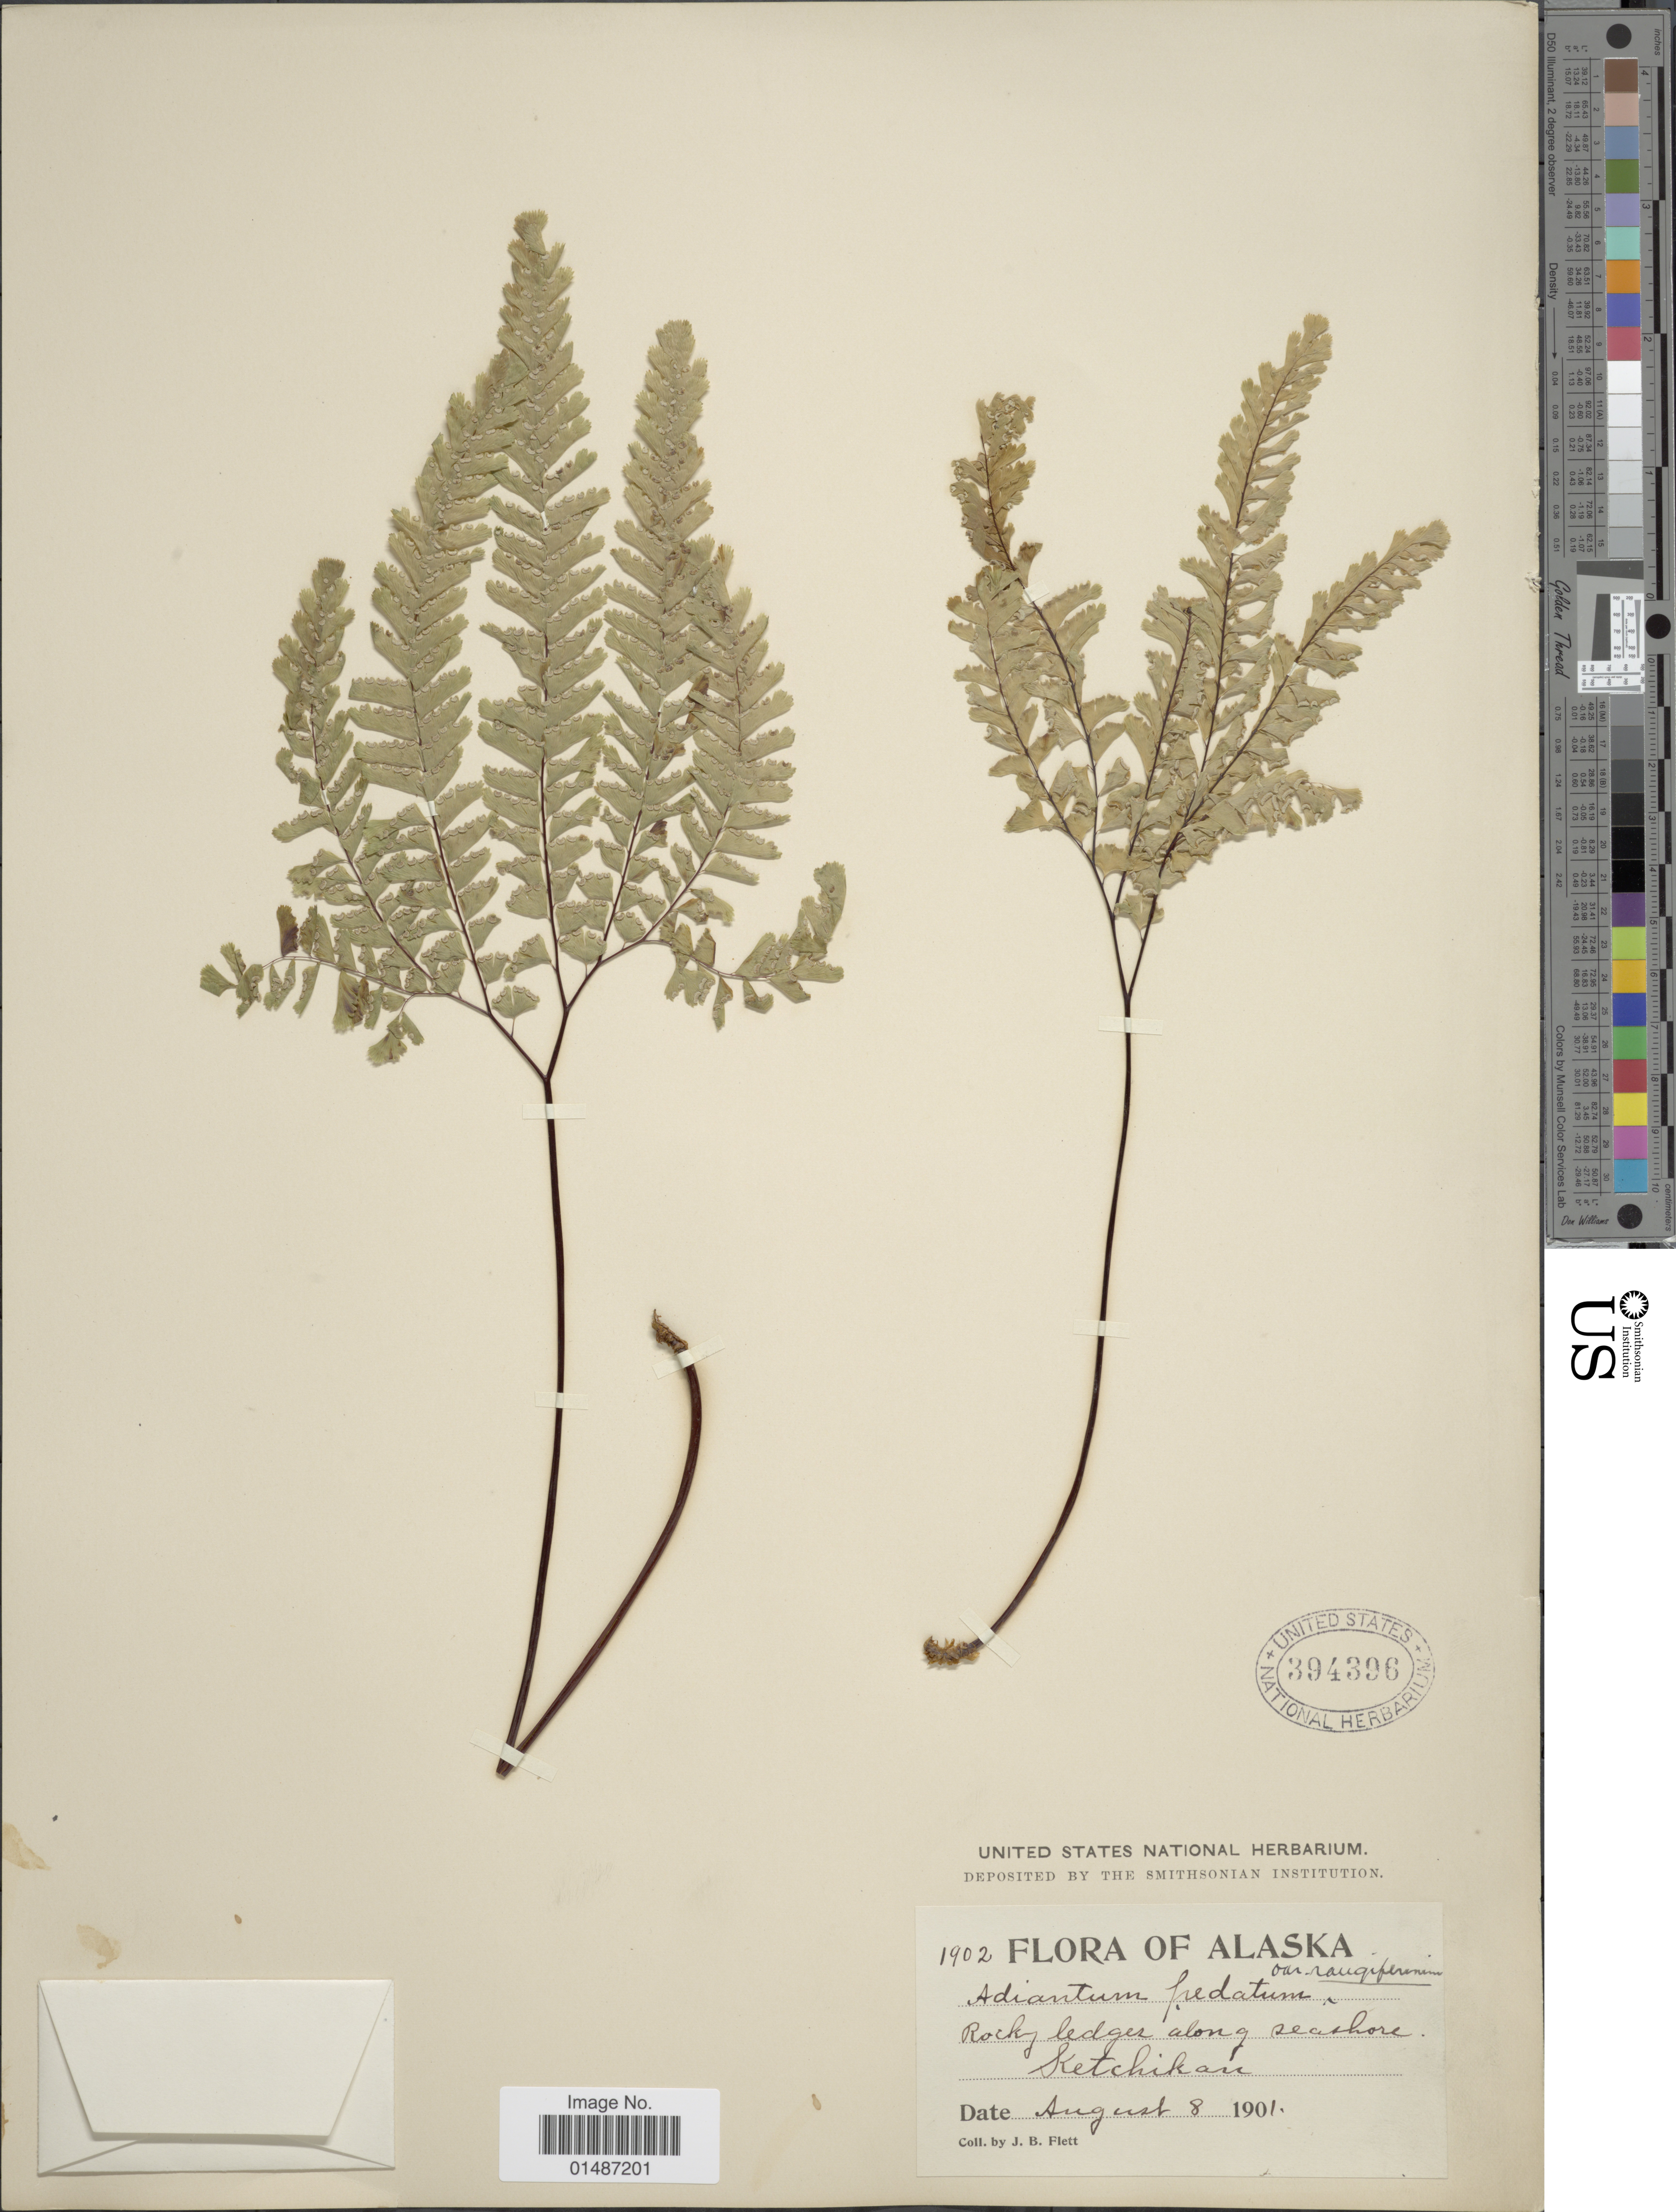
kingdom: Plantae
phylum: Tracheophyta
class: Polypodiopsida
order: Polypodiales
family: Pteridaceae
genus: Adiantum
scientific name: Adiantum pedatum subsp. aleuticum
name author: (Rupr.) Calder & Roy L. Taylor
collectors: J. Flett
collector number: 1902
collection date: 1901-08-08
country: United States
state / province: Alaska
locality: Rocky ledges along seashore Ketchikan.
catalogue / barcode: US 394396